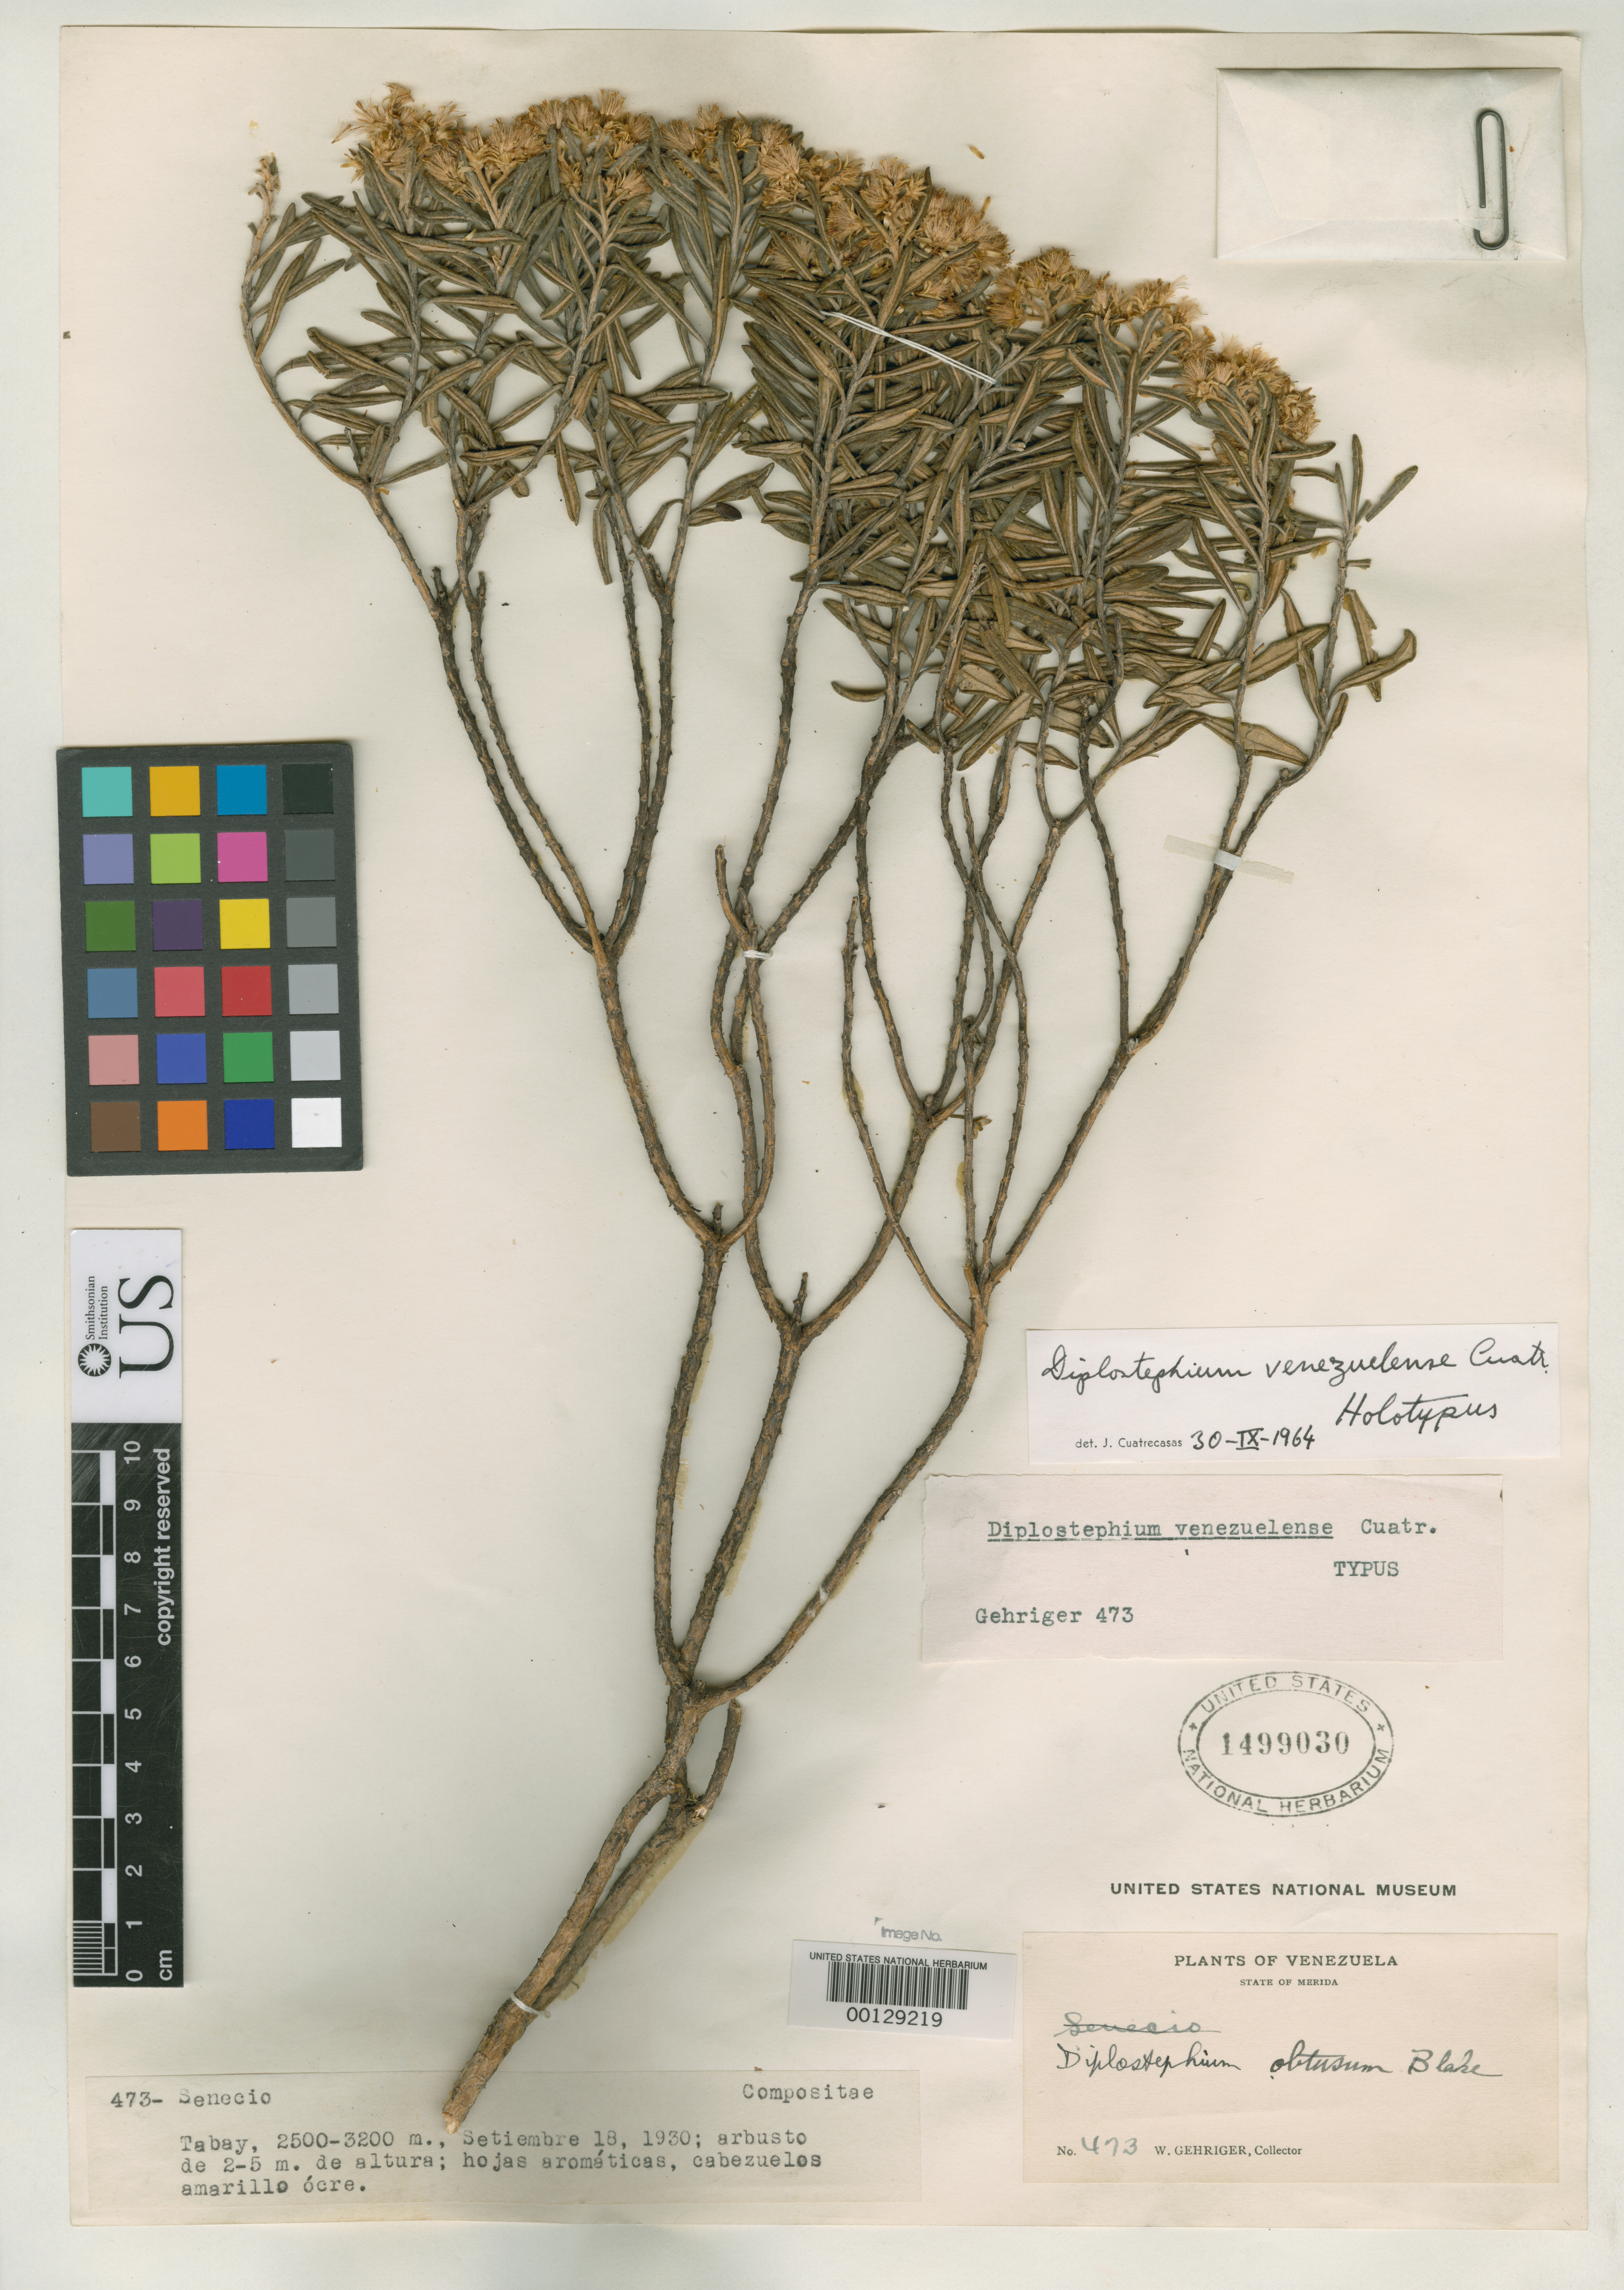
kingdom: Plantae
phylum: Tracheophyta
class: Magnoliopsida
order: Asterales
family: Asteraceae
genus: Diplostephium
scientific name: Diplostephium venezuelense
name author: Cuatrec.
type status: Holotype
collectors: W. Gehriger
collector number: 473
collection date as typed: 18 Nov 1930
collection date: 1930-11-18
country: Venezuela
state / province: Tachira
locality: Tabay.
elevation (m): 2500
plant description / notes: NOTE: location of holotype somewhat confused. US specimen was originally annotated (presumably by Cuatrecasas) as "TYPUS", later by Cuatrecasas (1964) as "holotypus", but protologue (1943) ambiguously cites 2 herbaria (US, NY). Vargas (2018) cites holotype at VEN, but that specimen is labeled as "cotipo" and "isotypus" (and VEN duplicate was not cited in protologue).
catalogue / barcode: US 1499030